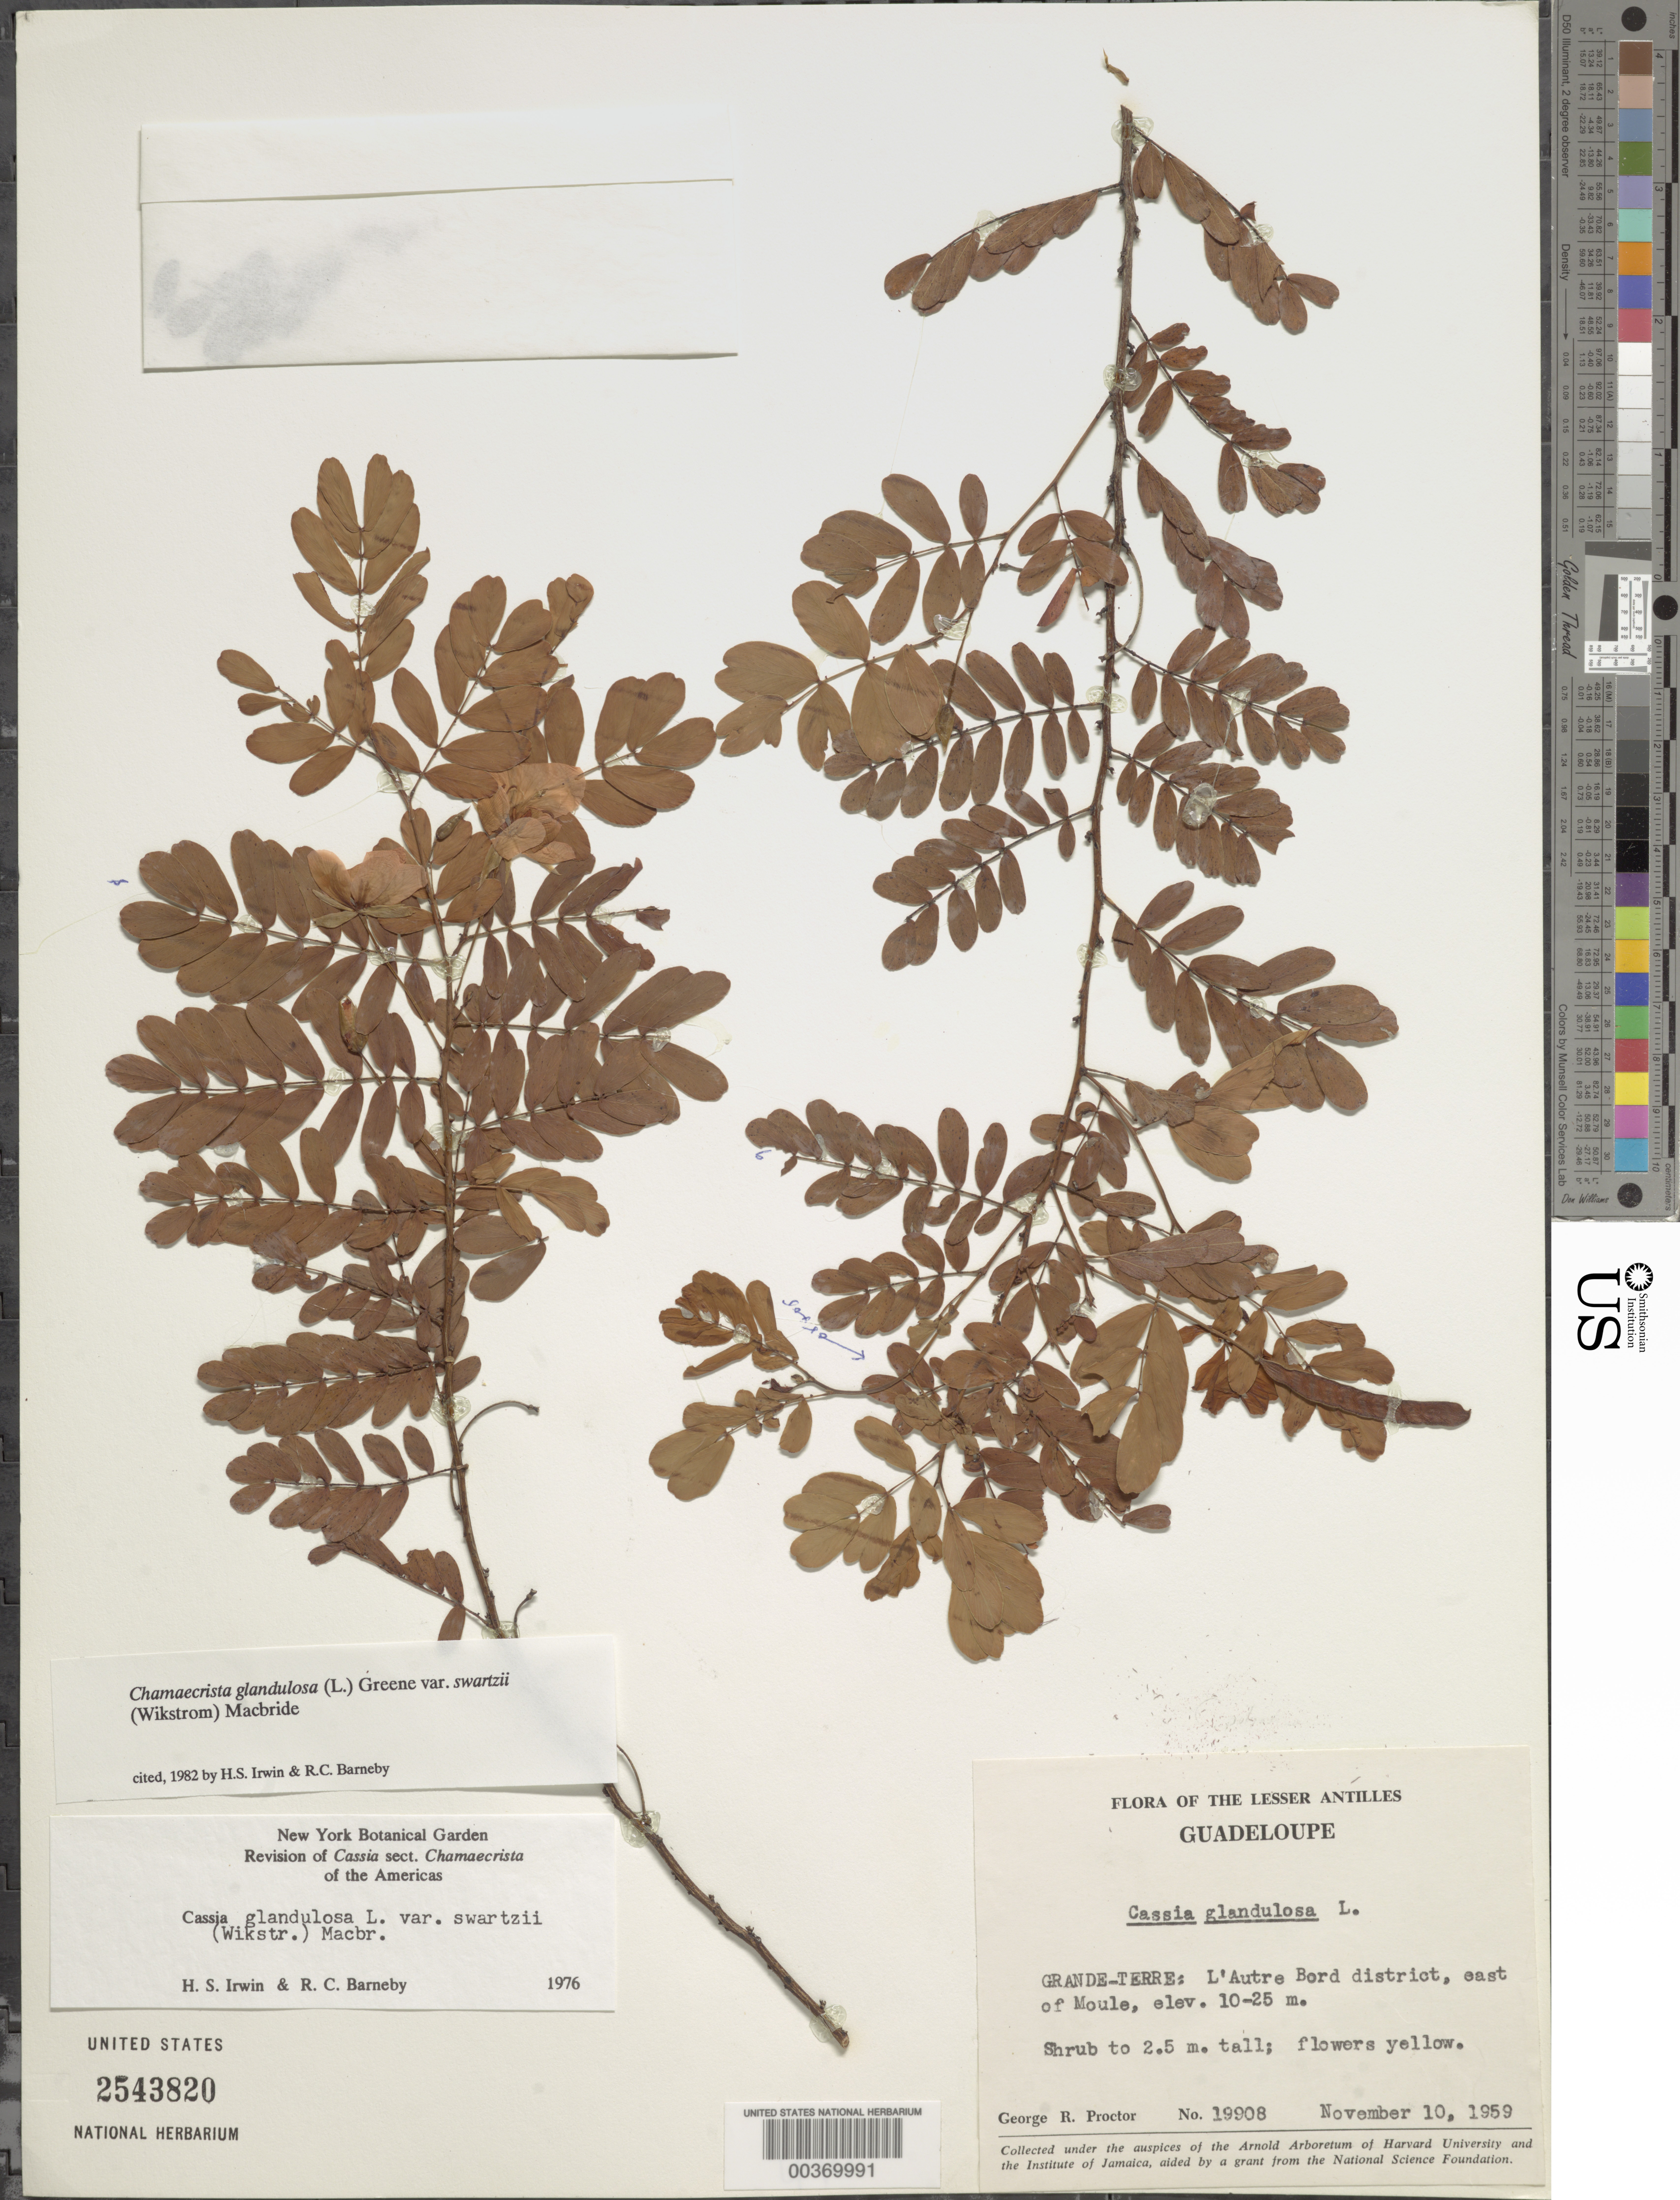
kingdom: Plantae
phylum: Tracheophyta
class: Magnoliopsida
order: Fabales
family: Fabaceae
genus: Chamaecrista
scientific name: Chamaecrista glandulosa var. swartzii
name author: (Wikstr.) H.S. Irwin & Barneby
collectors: G. R. Proctor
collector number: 19908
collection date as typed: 10 Nov 1959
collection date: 1959-11-10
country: Guadeloupe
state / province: Pointe-à-pitre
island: Grande Terre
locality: L'autre bord dist., e of moule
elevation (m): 10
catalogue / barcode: US 2543820